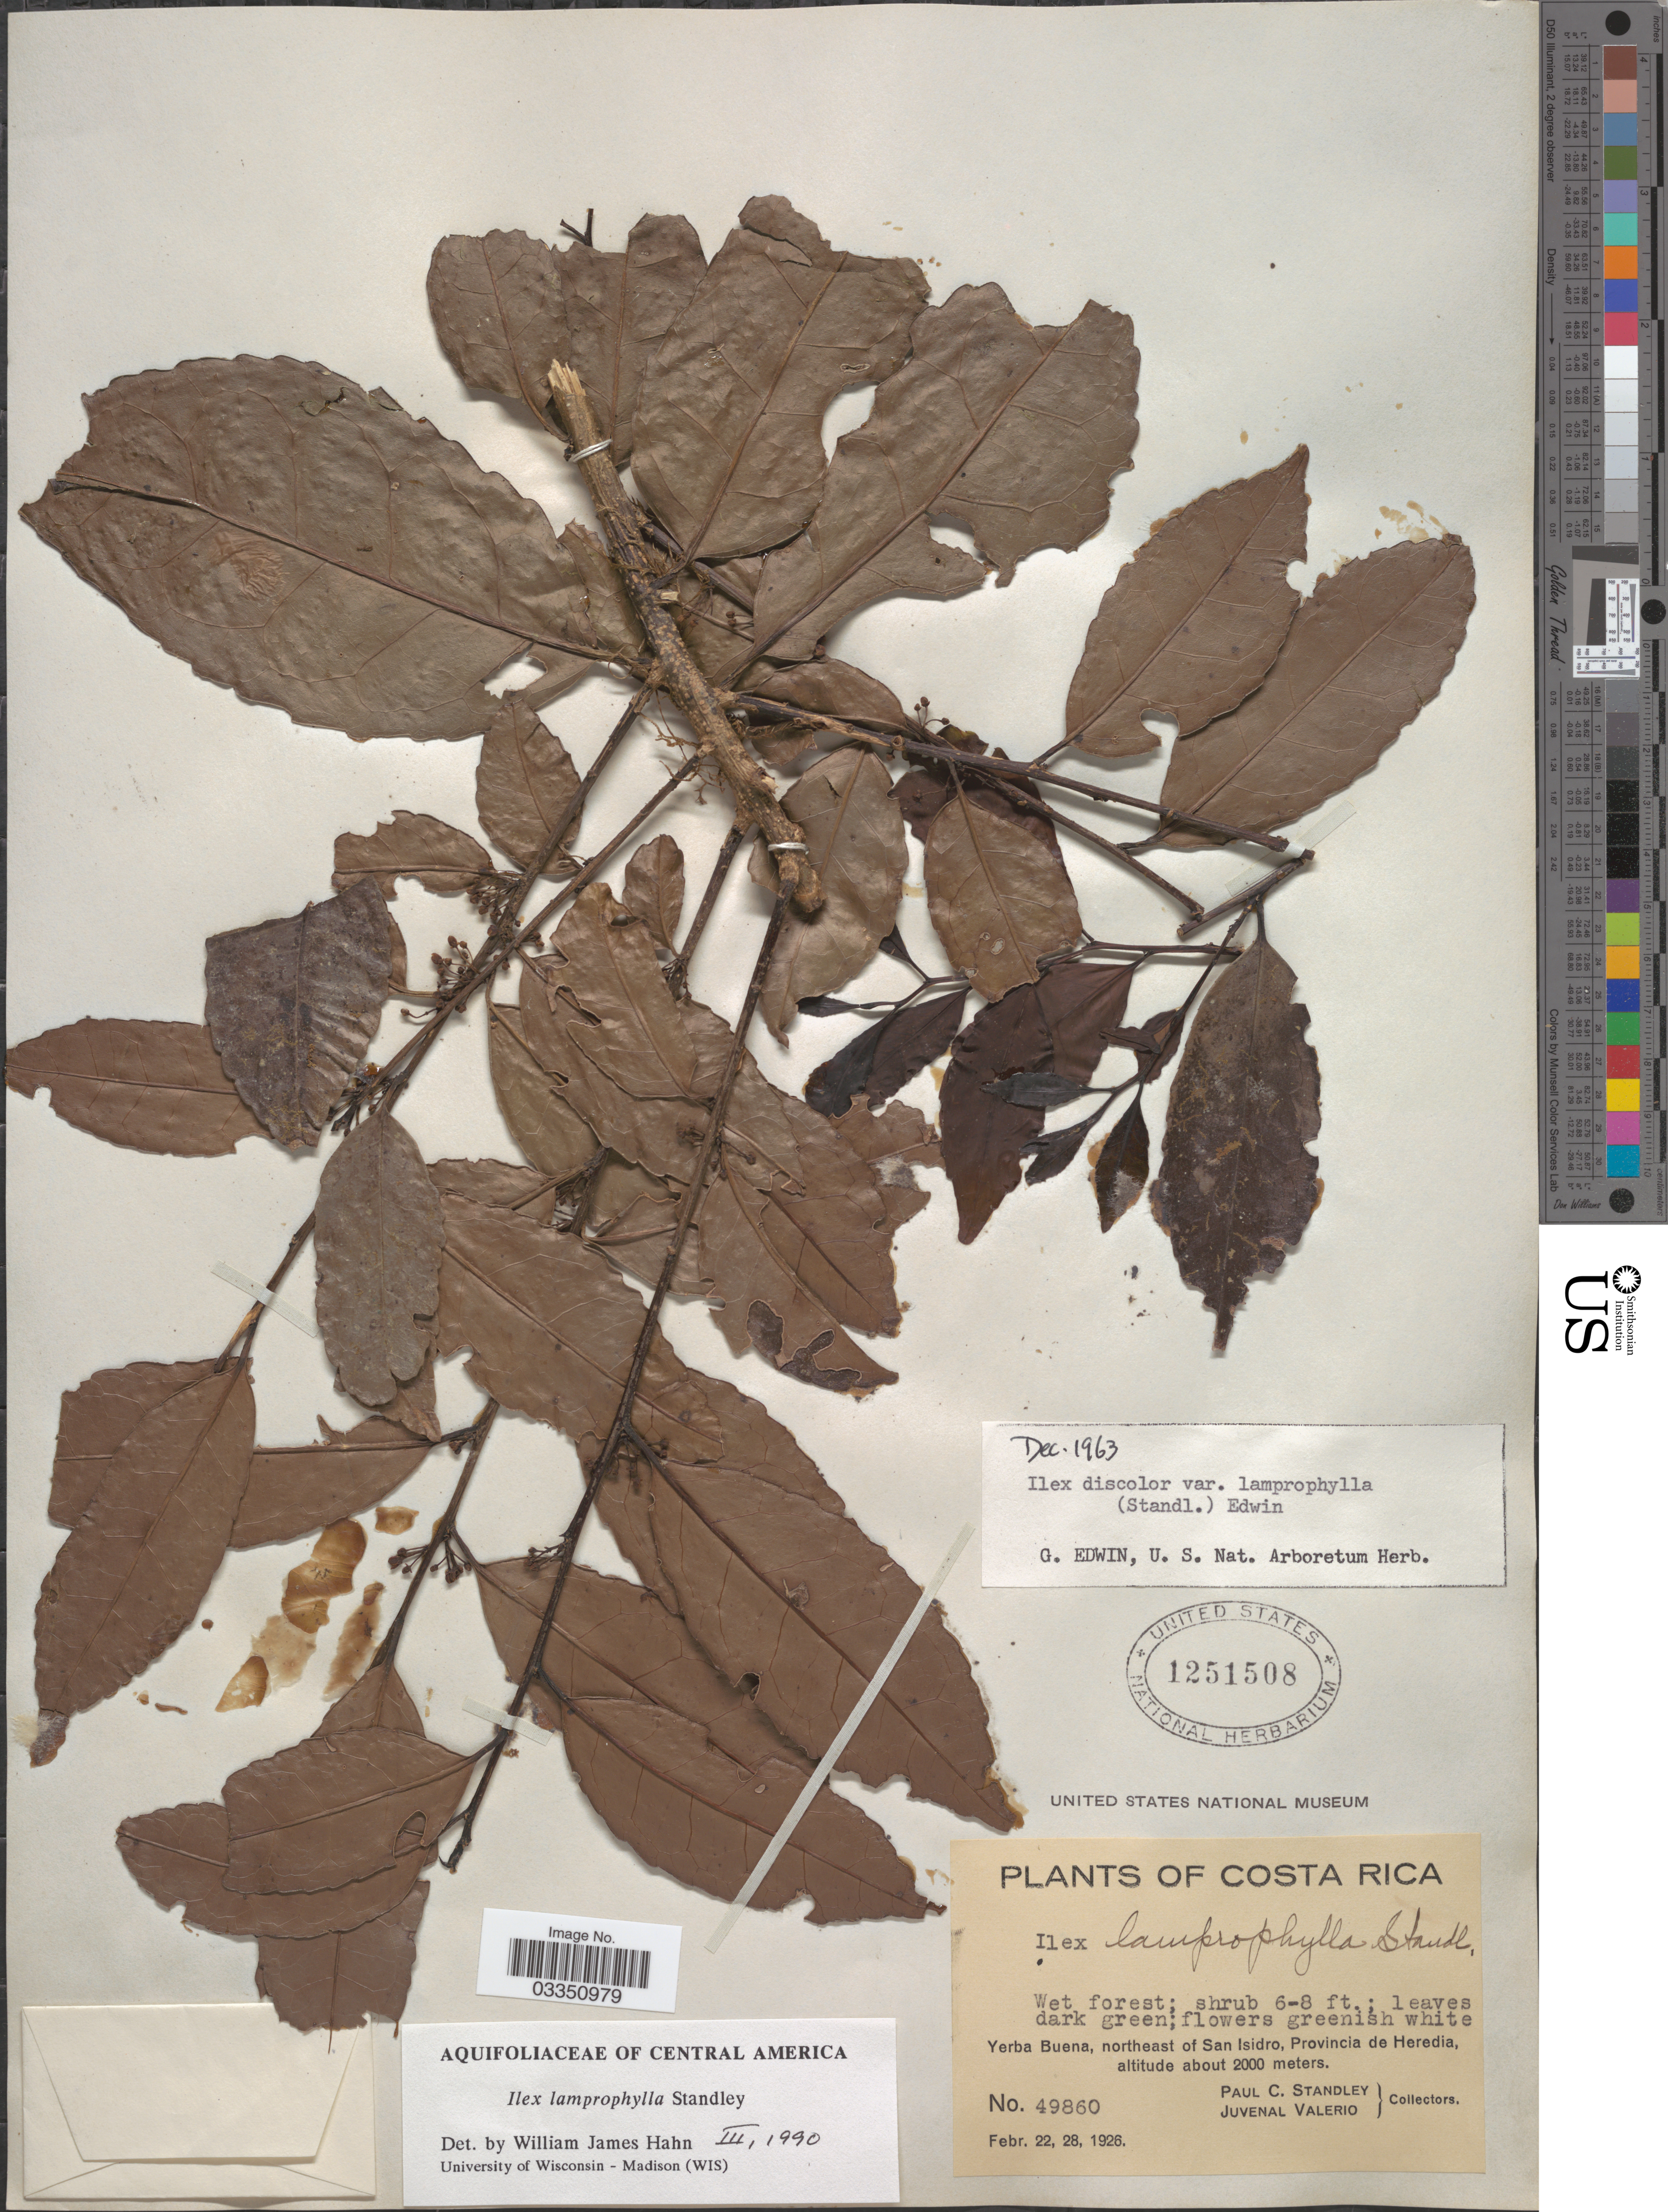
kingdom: Plantae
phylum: Tracheophyta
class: Magnoliopsida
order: Aquifoliales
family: Aquifoliaceae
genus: Ilex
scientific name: Ilex lamprophylla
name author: Standl.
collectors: P. C. Standley & J. Valerio R.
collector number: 49860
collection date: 1926-02-22/1926-02-28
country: Costa Rica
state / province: Heredia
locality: Yerba Buena, northeast of San Isdro.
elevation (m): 2000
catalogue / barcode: US 1251508